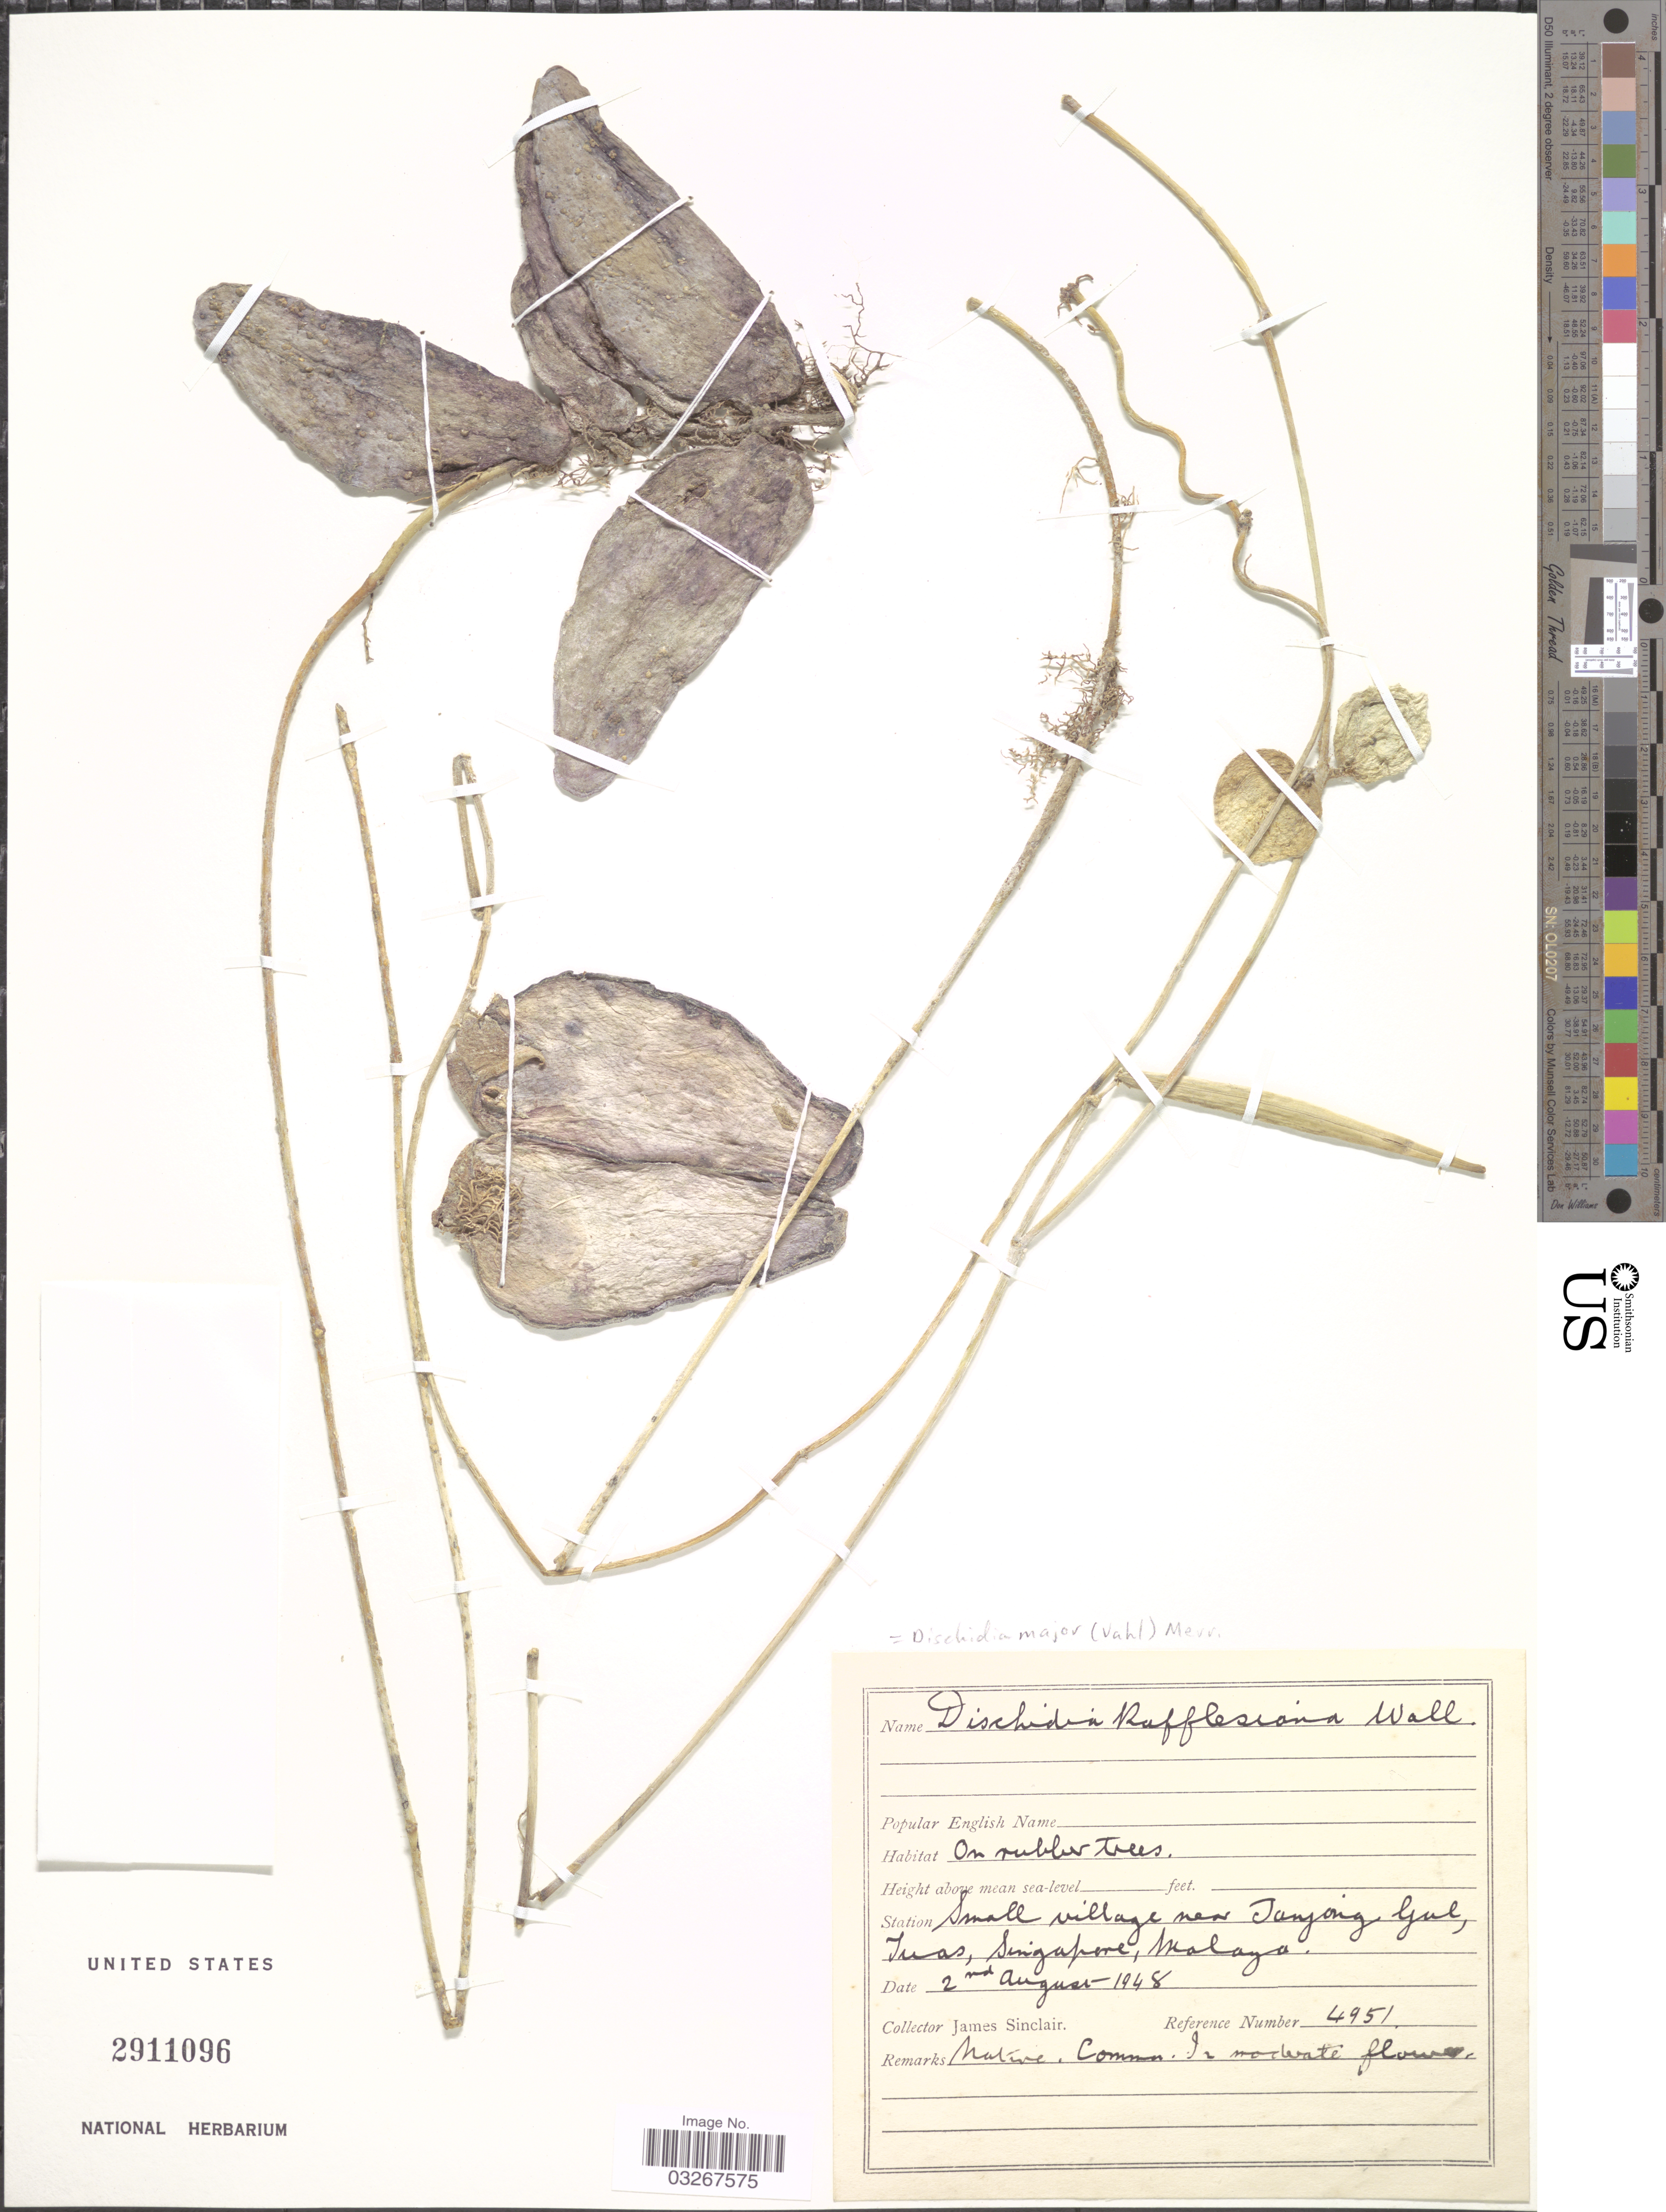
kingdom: Plantae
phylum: Tracheophyta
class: Magnoliopsida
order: Gentianales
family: Apocynaceae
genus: Dischidia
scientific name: Dischidia major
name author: (Vahl) Merr.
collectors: J. Sinclair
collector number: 4951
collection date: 1948-08-02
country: Singapore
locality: Station Small village near Tanjong Gal, Tuas, Malaya.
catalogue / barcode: US 2911096